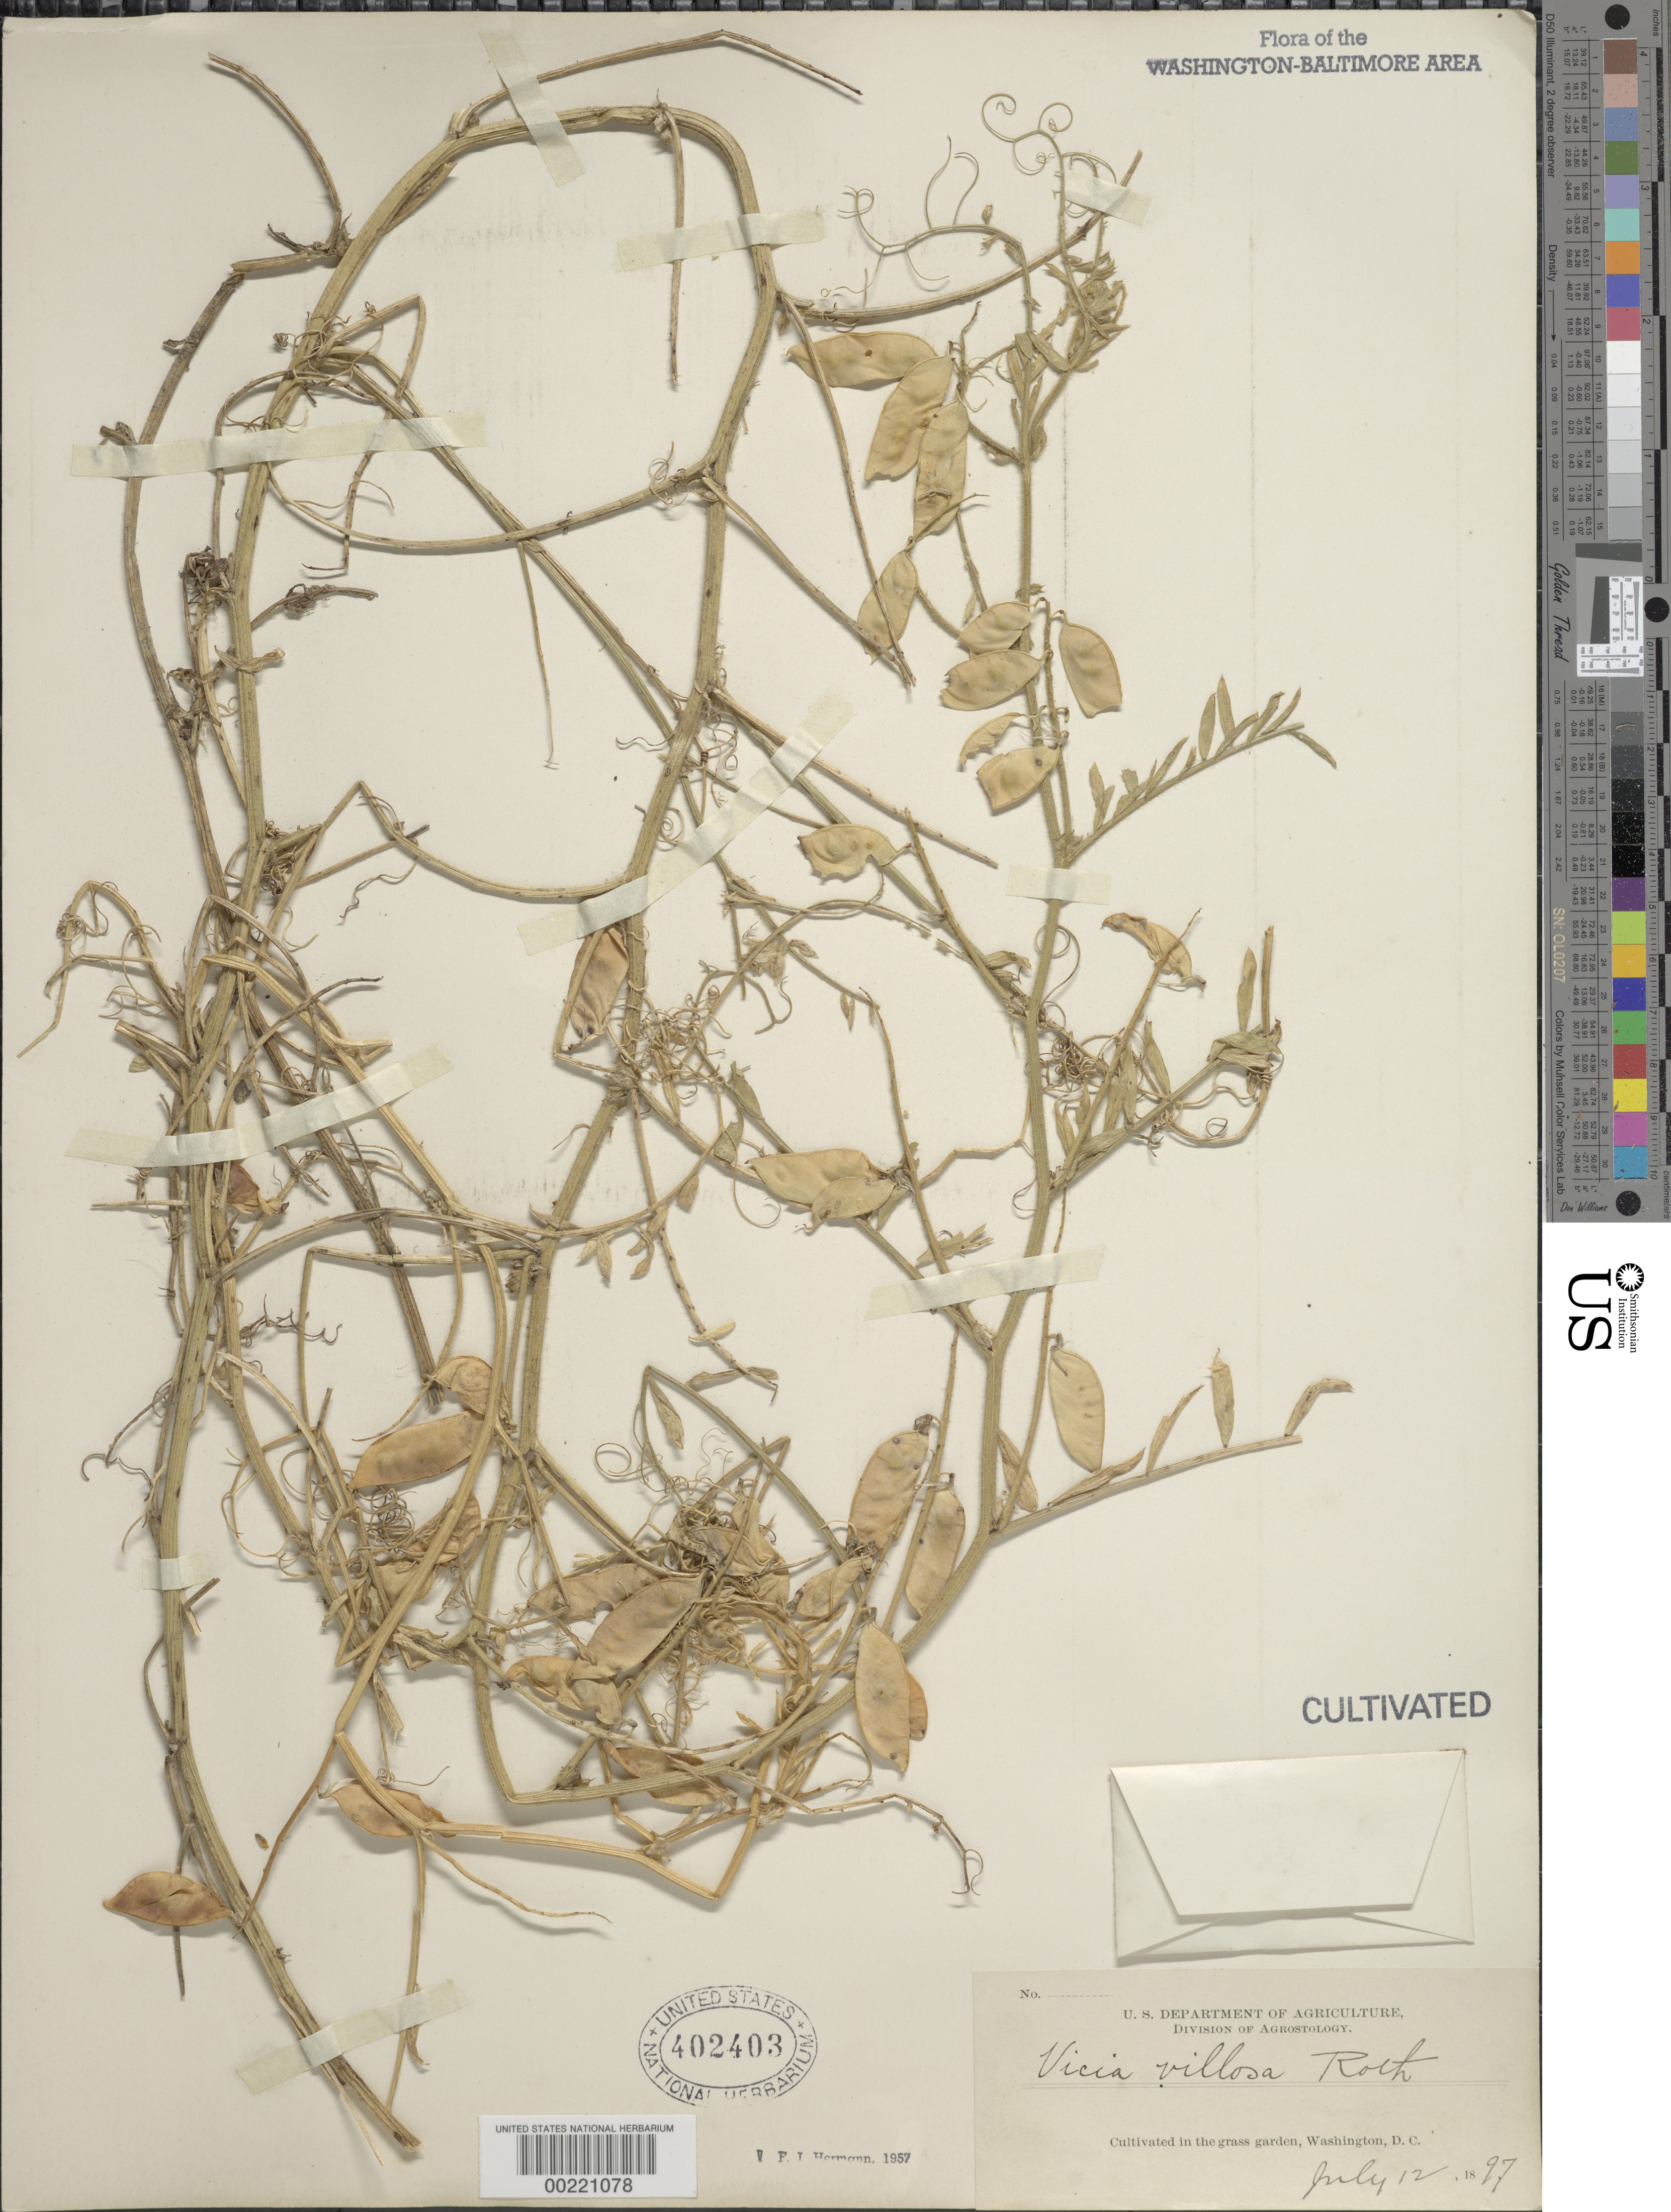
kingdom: Plantae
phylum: Tracheophyta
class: Magnoliopsida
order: Fabales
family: Fabaceae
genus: Vicia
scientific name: Vicia villosa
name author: Roth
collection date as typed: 12 Jul 1897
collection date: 1897-07-12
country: United States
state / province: District of Columbia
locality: Grass Garden, Washington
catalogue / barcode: US 402403